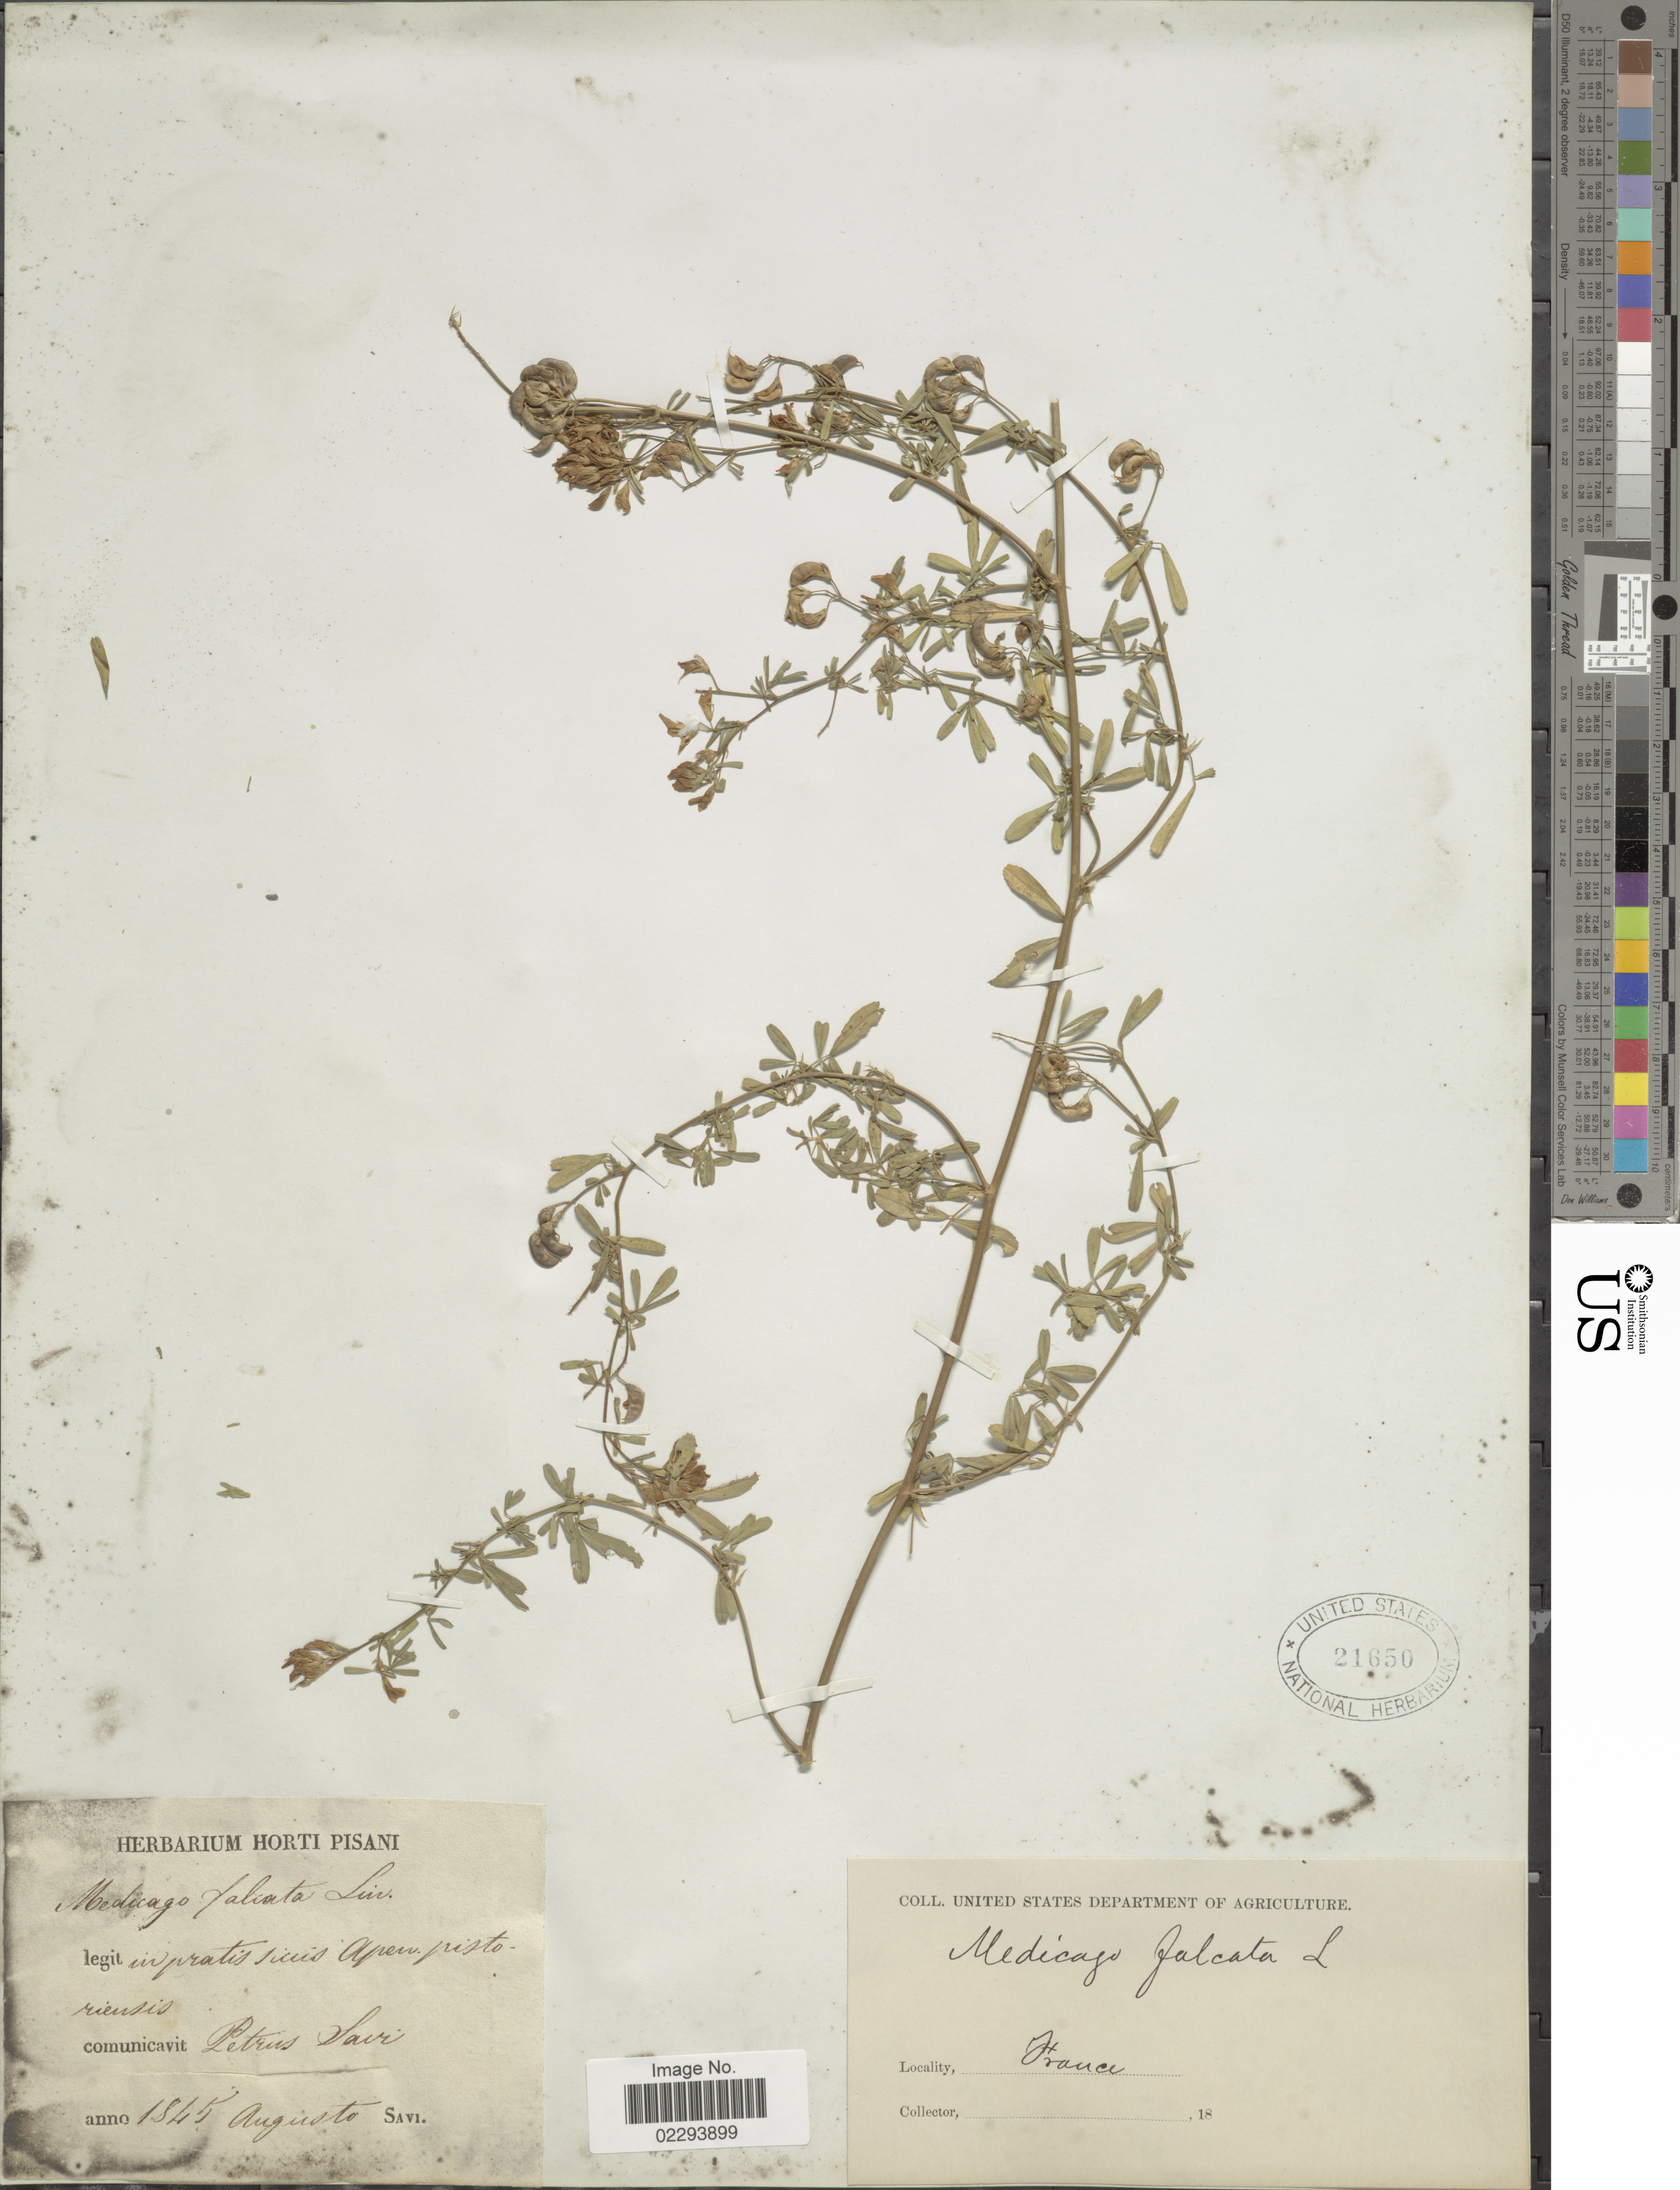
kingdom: Plantae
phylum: Tracheophyta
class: Magnoliopsida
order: Fabales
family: Fabaceae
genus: Medicago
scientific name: Medicago sativa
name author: L.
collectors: P. Savi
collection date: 1845-08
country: France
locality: In partis siccis Apreu [interpreted] pristo-riensis.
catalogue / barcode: US 21650